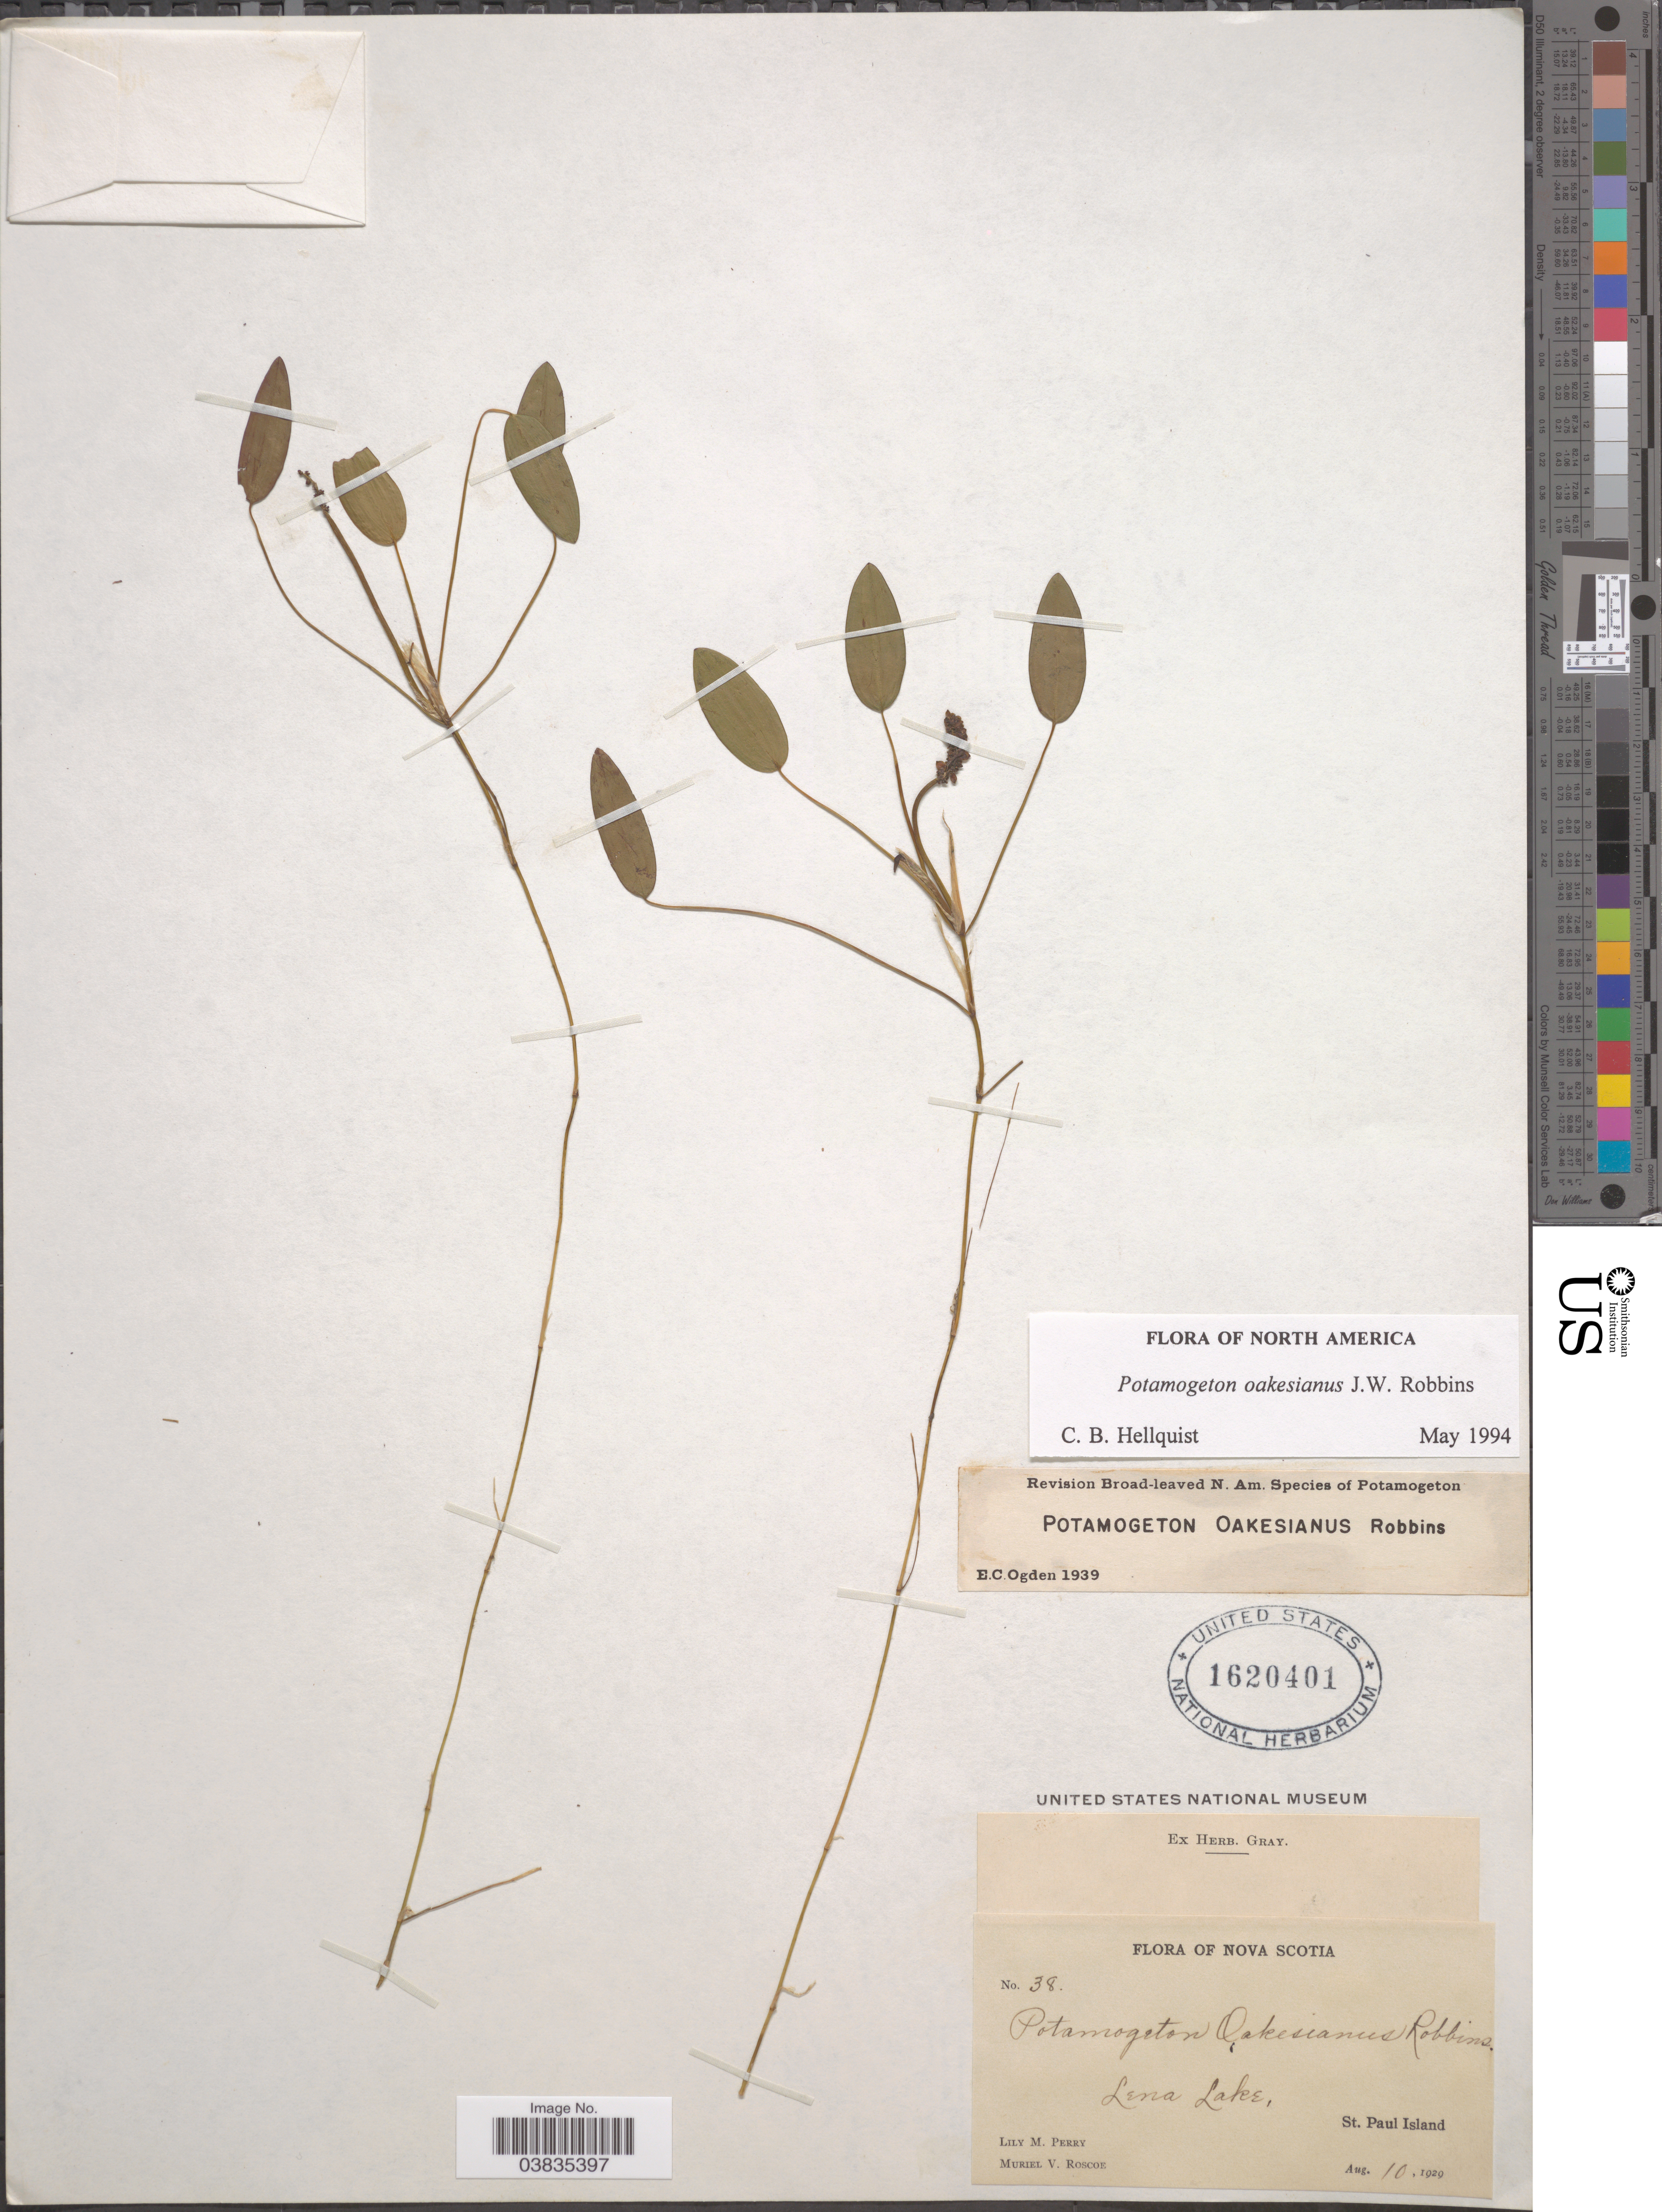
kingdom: Plantae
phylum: Tracheophyta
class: Liliopsida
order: Alismatales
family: Potamogetonaceae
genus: Potamogeton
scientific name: Potamogeton oakesianus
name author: J.W. Robbins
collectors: L. M. Perry & M. Roscoe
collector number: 38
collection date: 1929-08-10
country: Canada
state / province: Nova Scotia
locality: Lena Lake, St. Paul Island.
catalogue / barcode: US 1620401